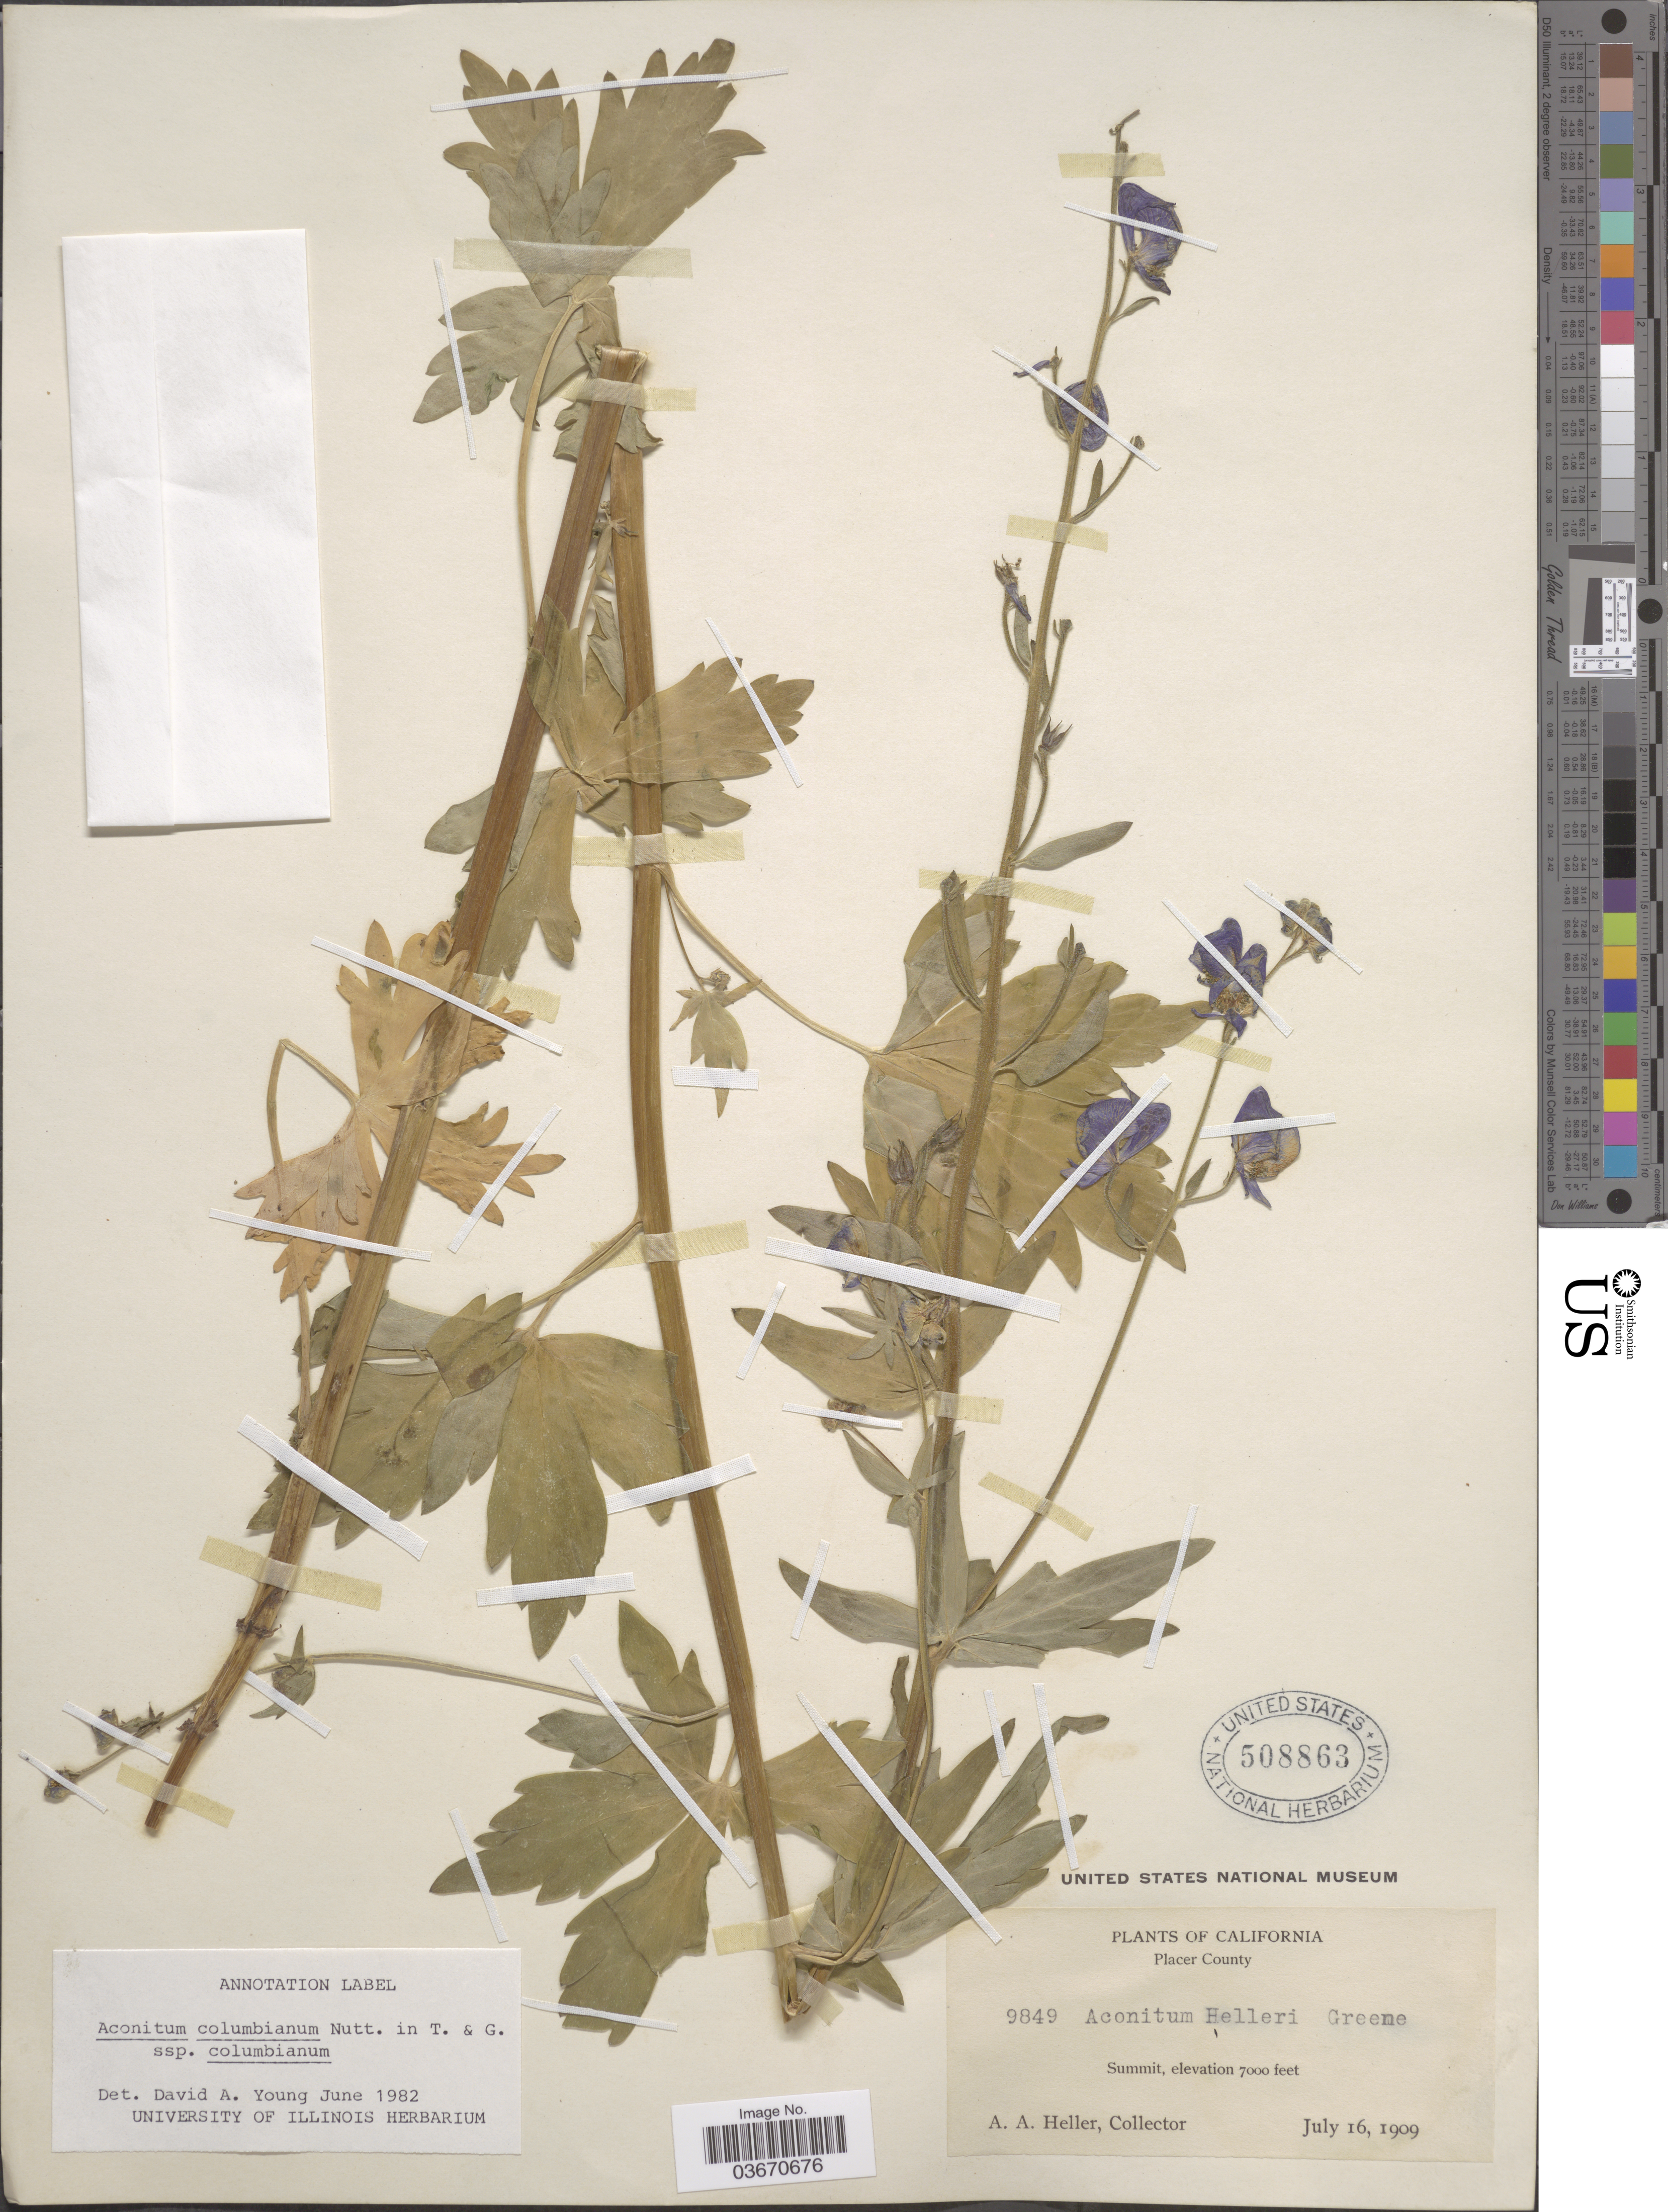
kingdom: Plantae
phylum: Tracheophyta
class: Magnoliopsida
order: Ranunculales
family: Ranunculaceae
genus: Aconitum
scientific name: Aconitum columbianum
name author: Nutt.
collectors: A. A. Heller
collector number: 9849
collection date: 1909-07-16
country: United States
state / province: California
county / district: Placer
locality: Placer County. Summit.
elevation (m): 2134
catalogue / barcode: US 508863